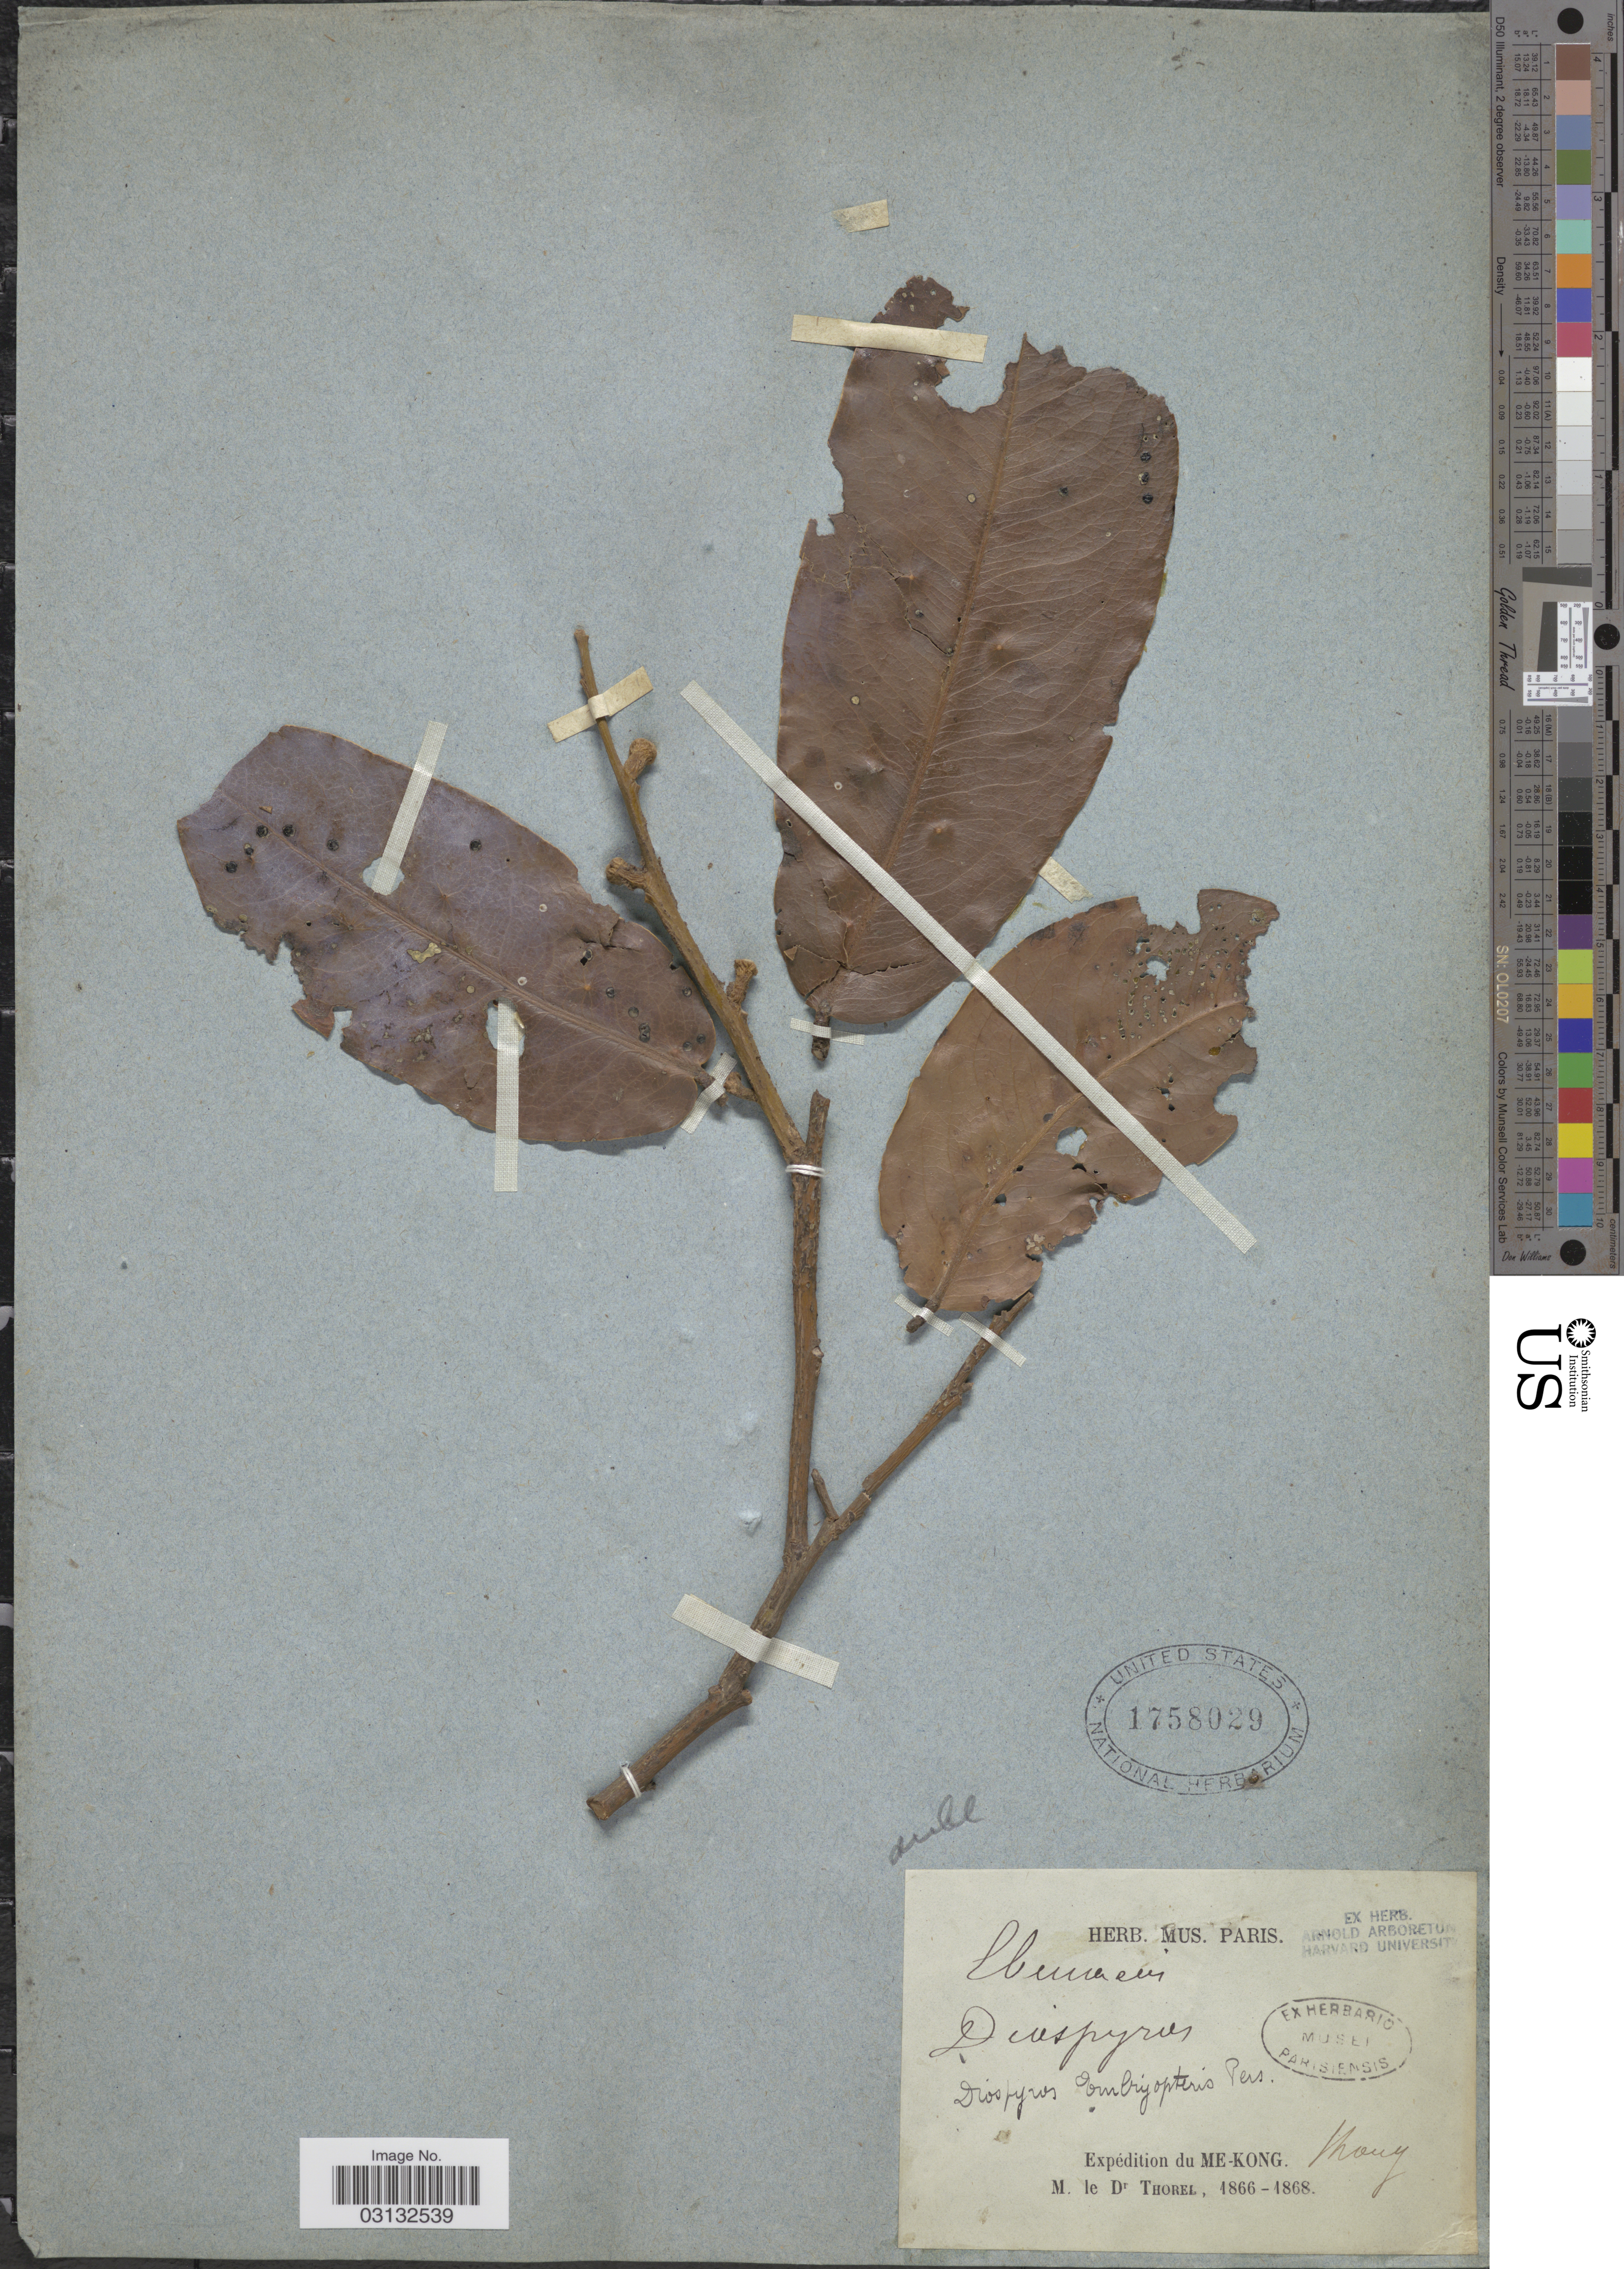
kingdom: Plantae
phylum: Tracheophyta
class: Magnoliopsida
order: Ericales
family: Ebenaceae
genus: Diospyros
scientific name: Diospyros sp.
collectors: Thorel, M. "M. [=Monsieur] Thorel" DO NOT USE (error for C. Thorel)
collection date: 1866/1868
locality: Me-Kong. Zhong [interpreted].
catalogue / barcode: US 1758029